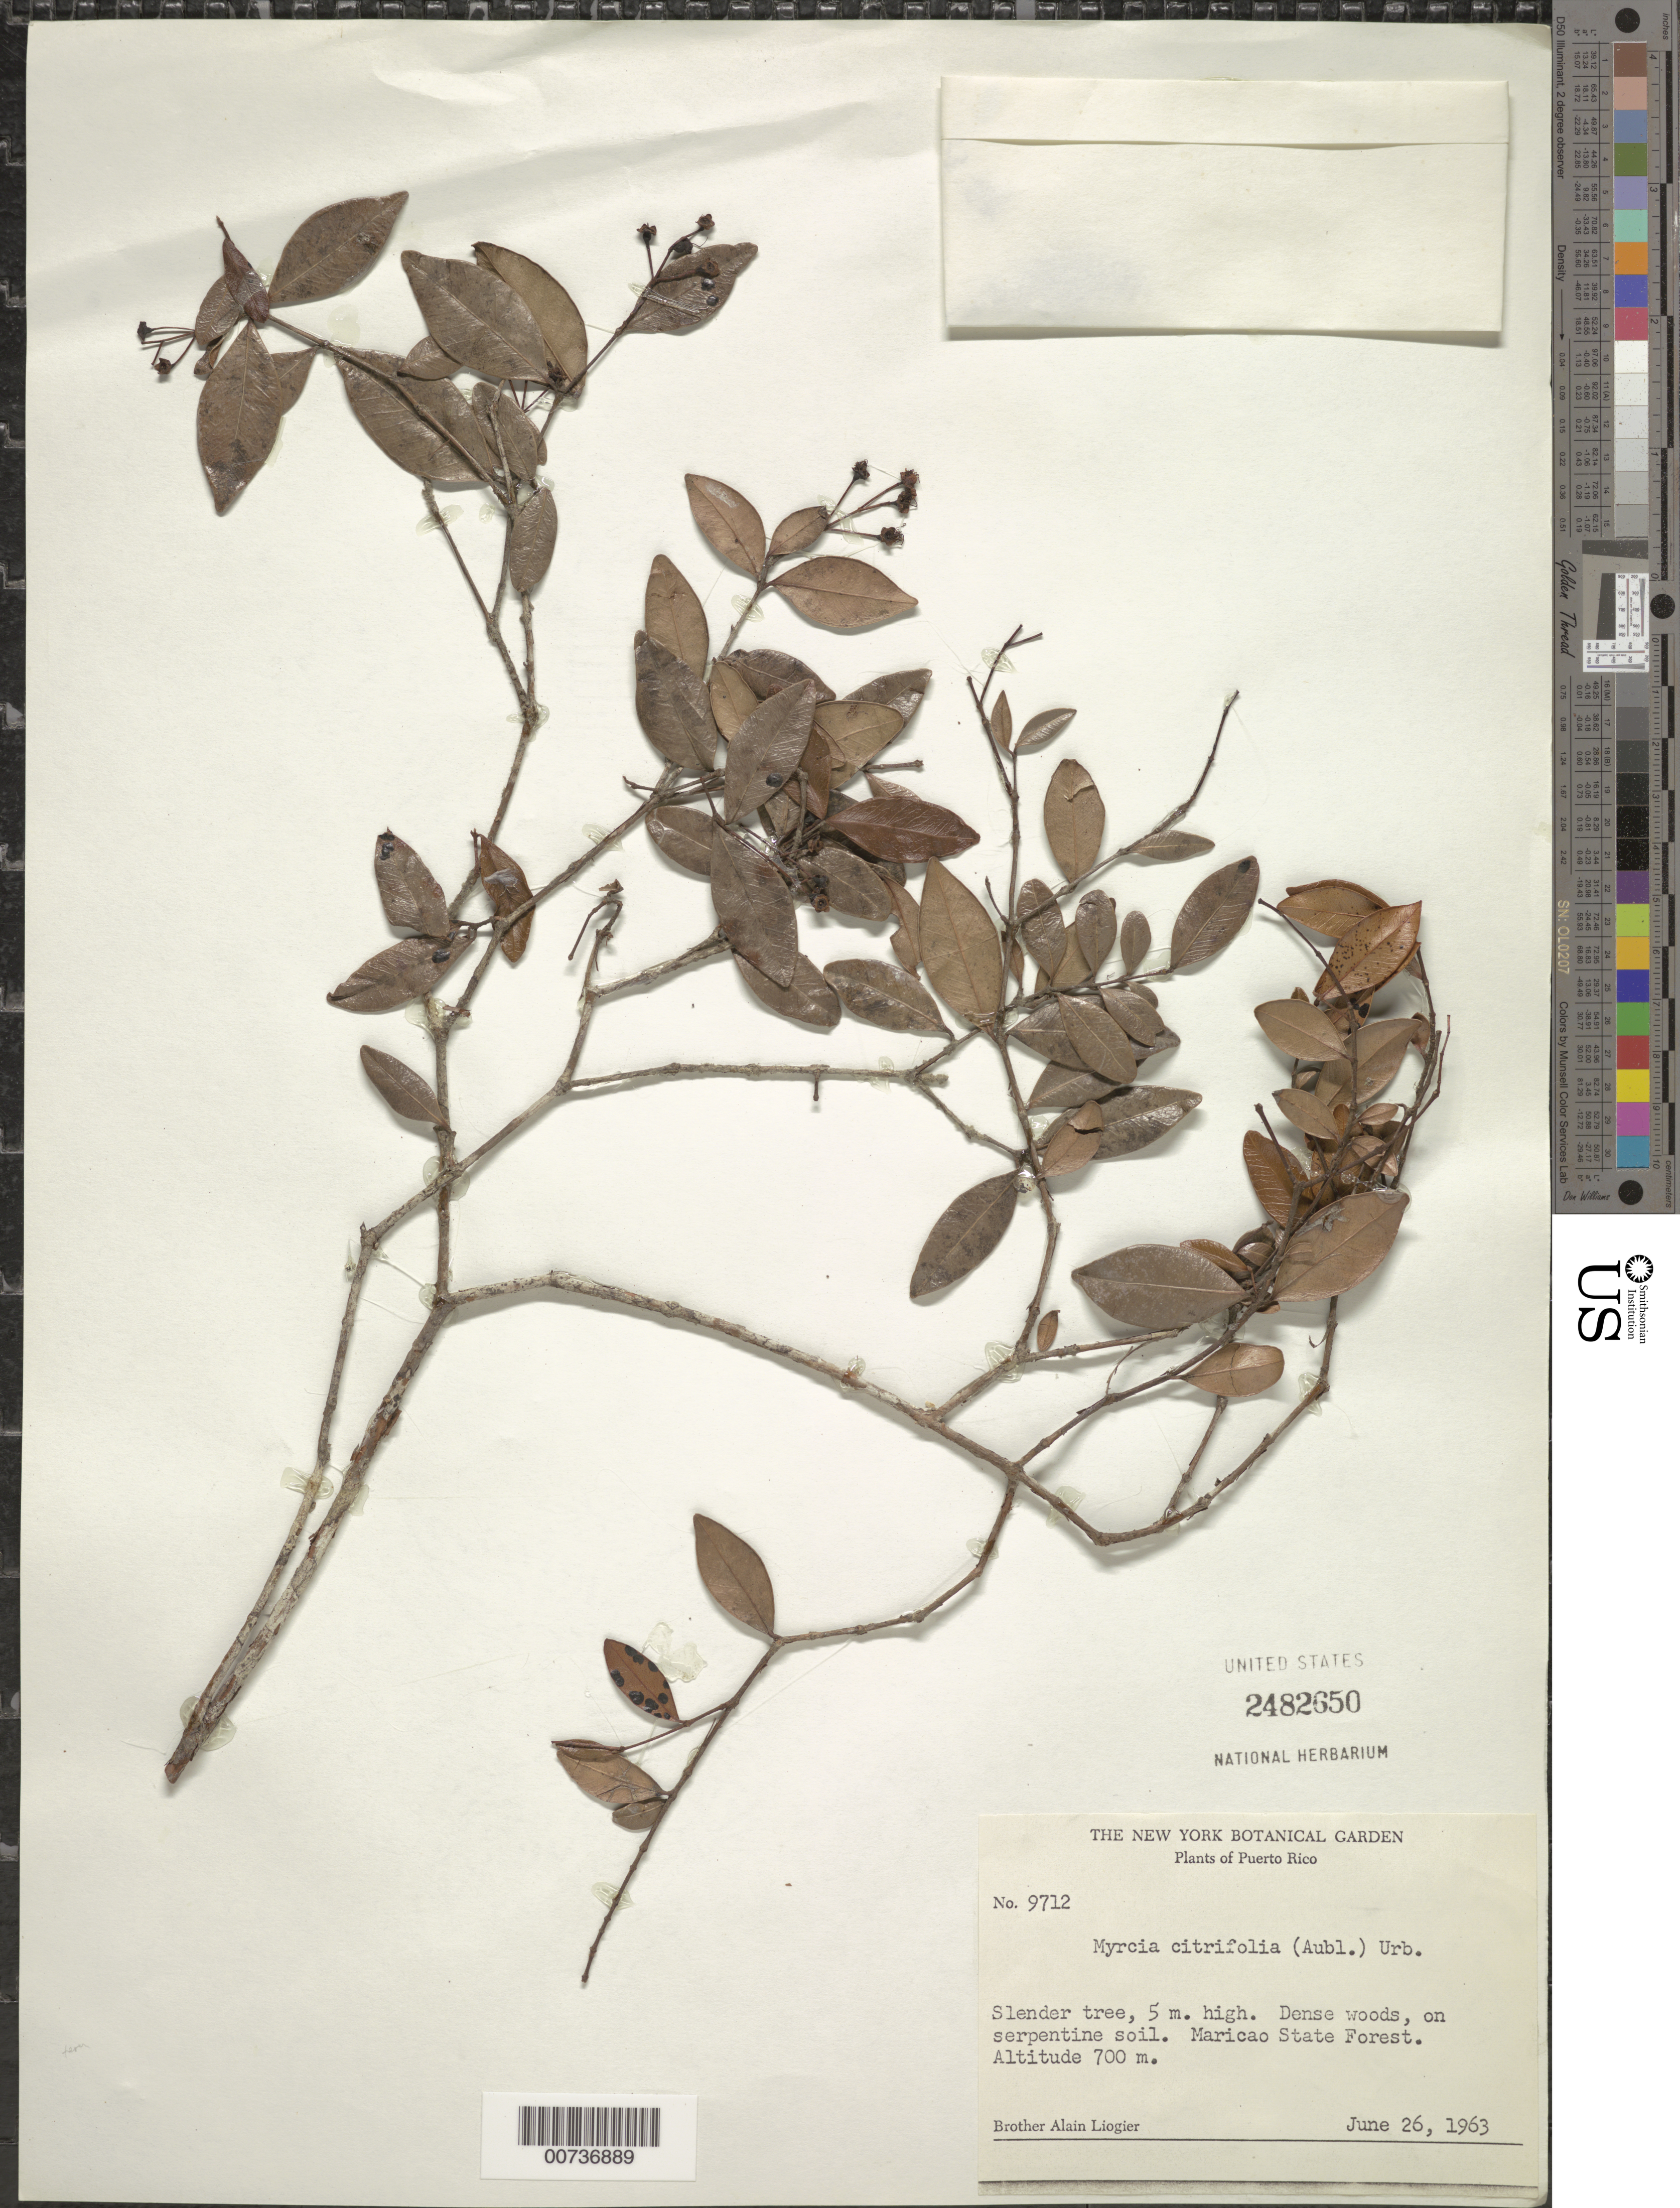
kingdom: Plantae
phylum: Tracheophyta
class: Magnoliopsida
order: Myrtales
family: Myrtaceae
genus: Myrcia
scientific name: Myrcia citrifolia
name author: (Aubl.) Urb.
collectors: A. H. Liogier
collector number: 9712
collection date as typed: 26 Jun 1963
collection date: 1963-06-26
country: Puerto Rico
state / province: Maricao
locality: Maricao State Forest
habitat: Dense woods, on serpentine soil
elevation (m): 700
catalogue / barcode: US 2482650